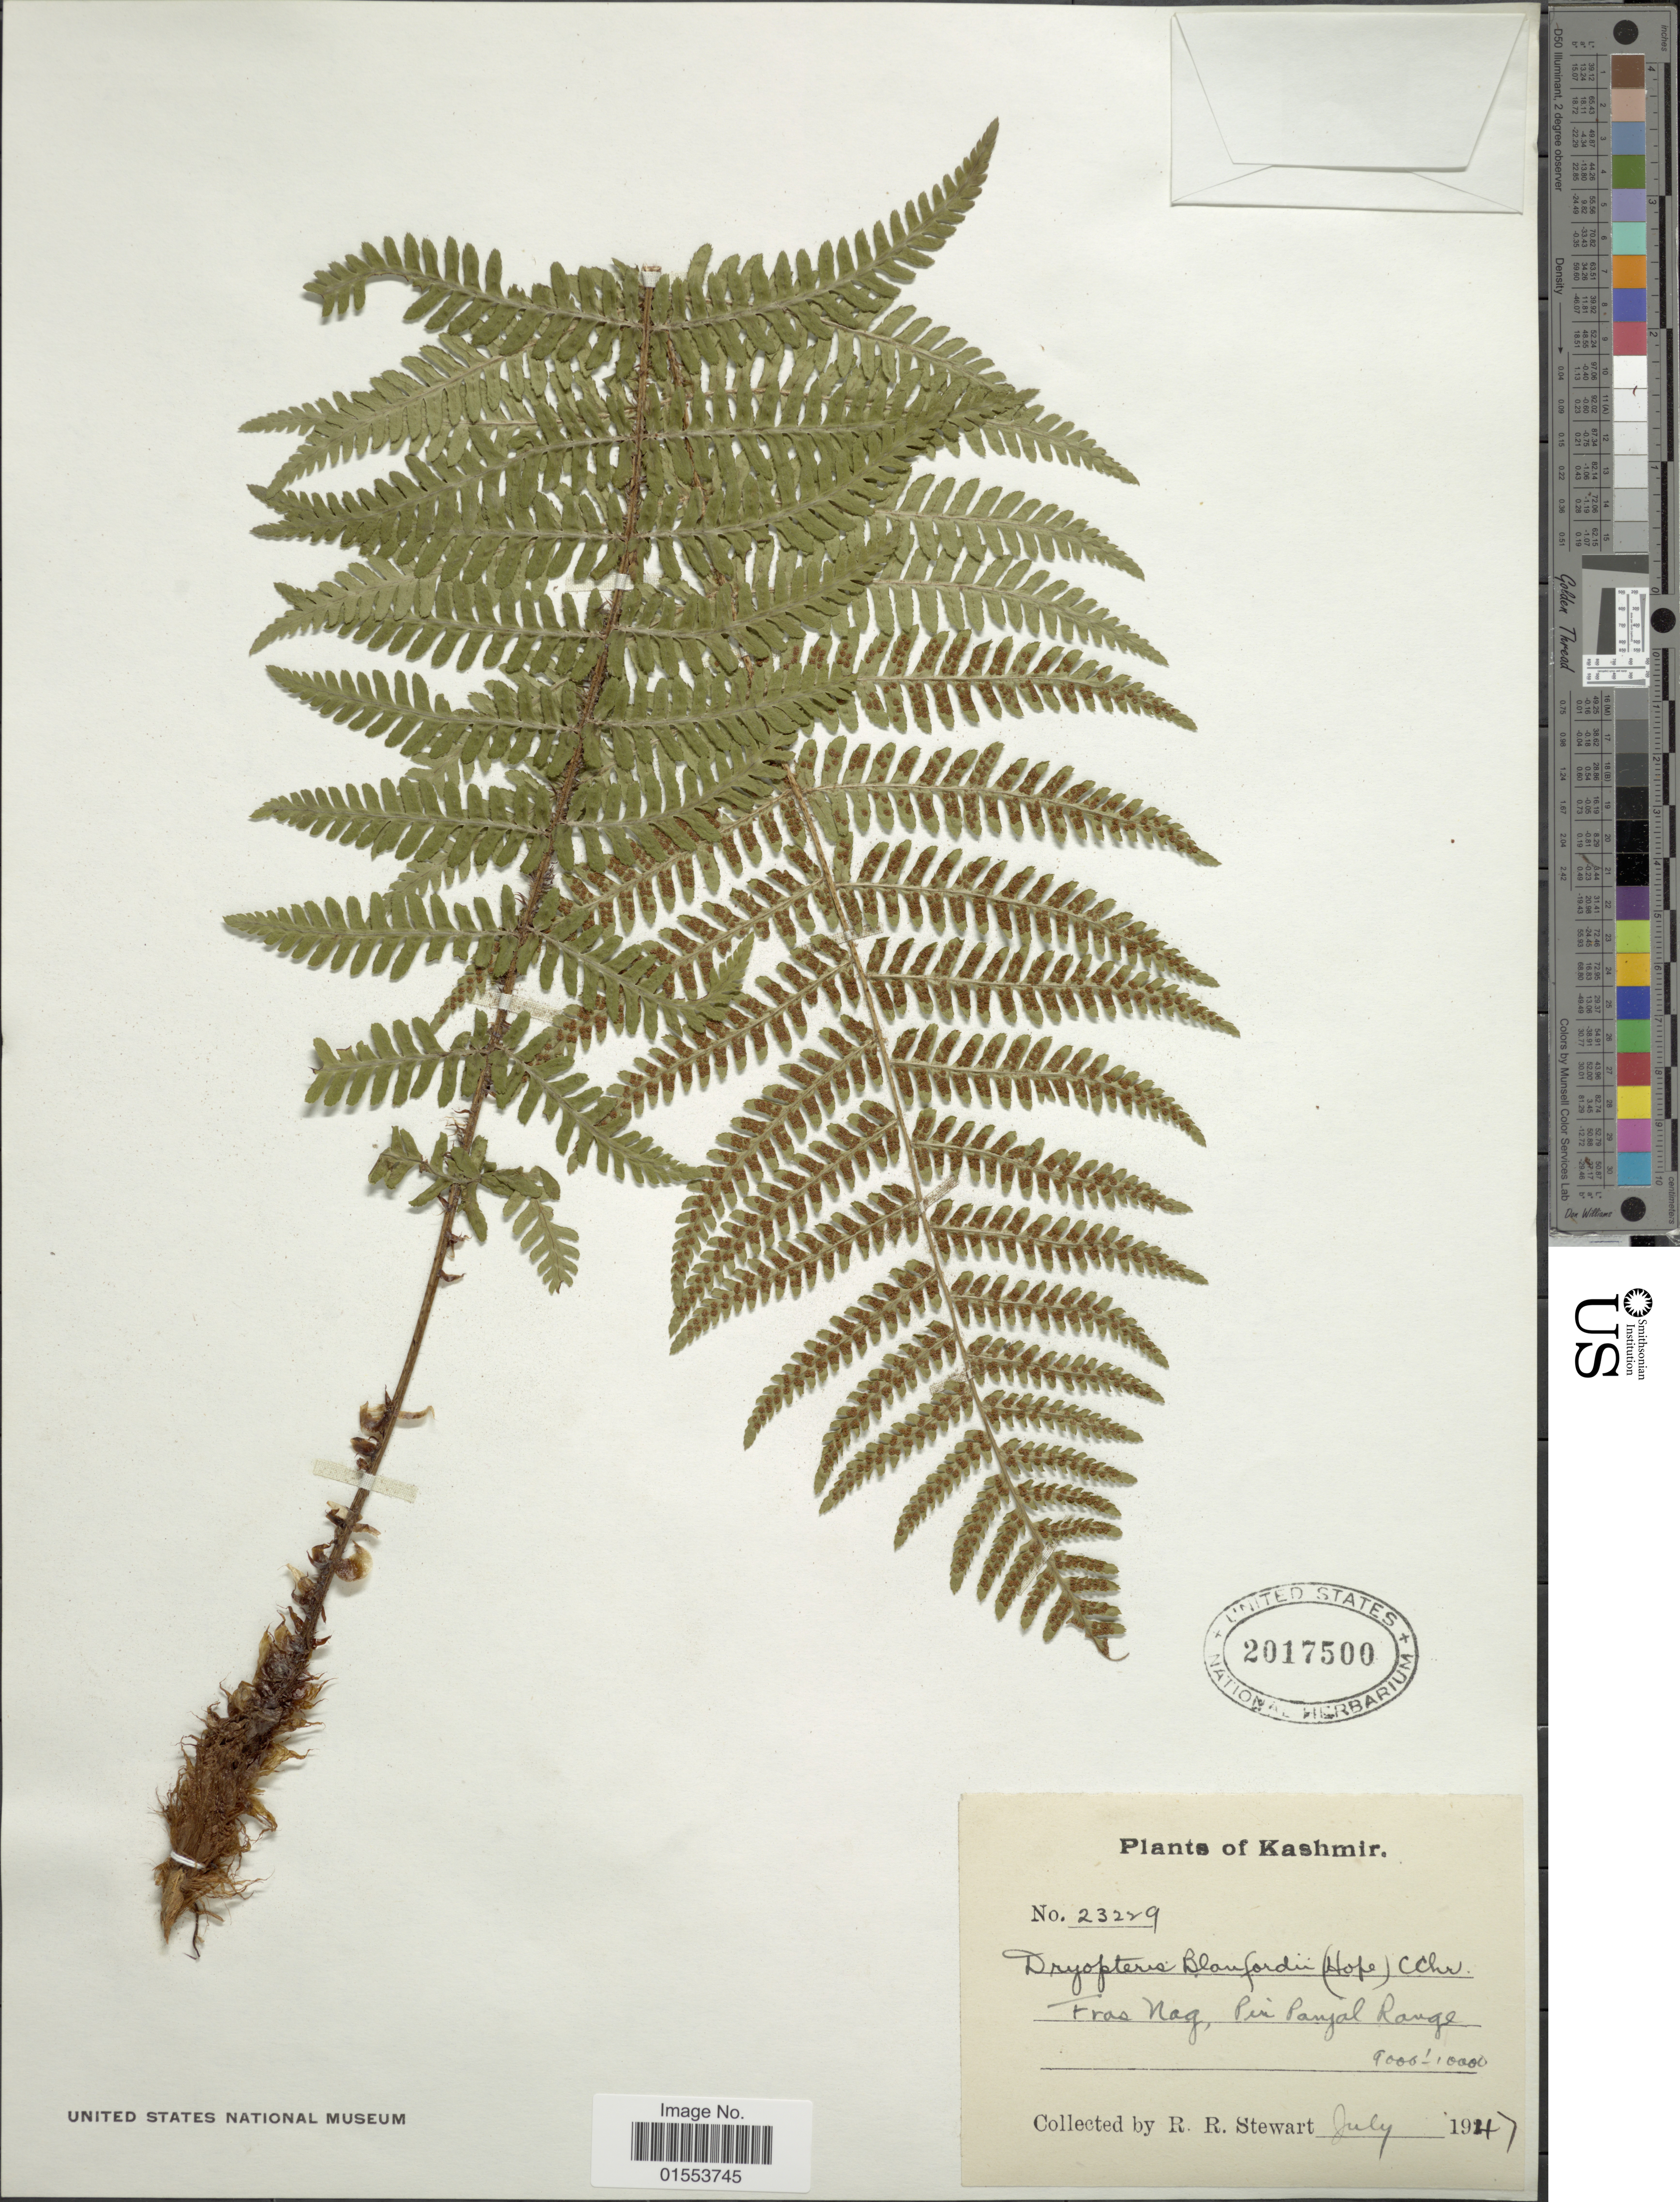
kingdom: Plantae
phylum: Tracheophyta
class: Polypodiopsida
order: Polypodiales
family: Dryopteridaceae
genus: Dryopteris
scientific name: Dryopteris blanfordii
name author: (C. Hope) C. Chr.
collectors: R. R. Stewart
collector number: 23229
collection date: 1947-07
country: India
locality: Kashmir, Fras Nag, Pin Panjal Range.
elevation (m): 2743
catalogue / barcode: US 2017500